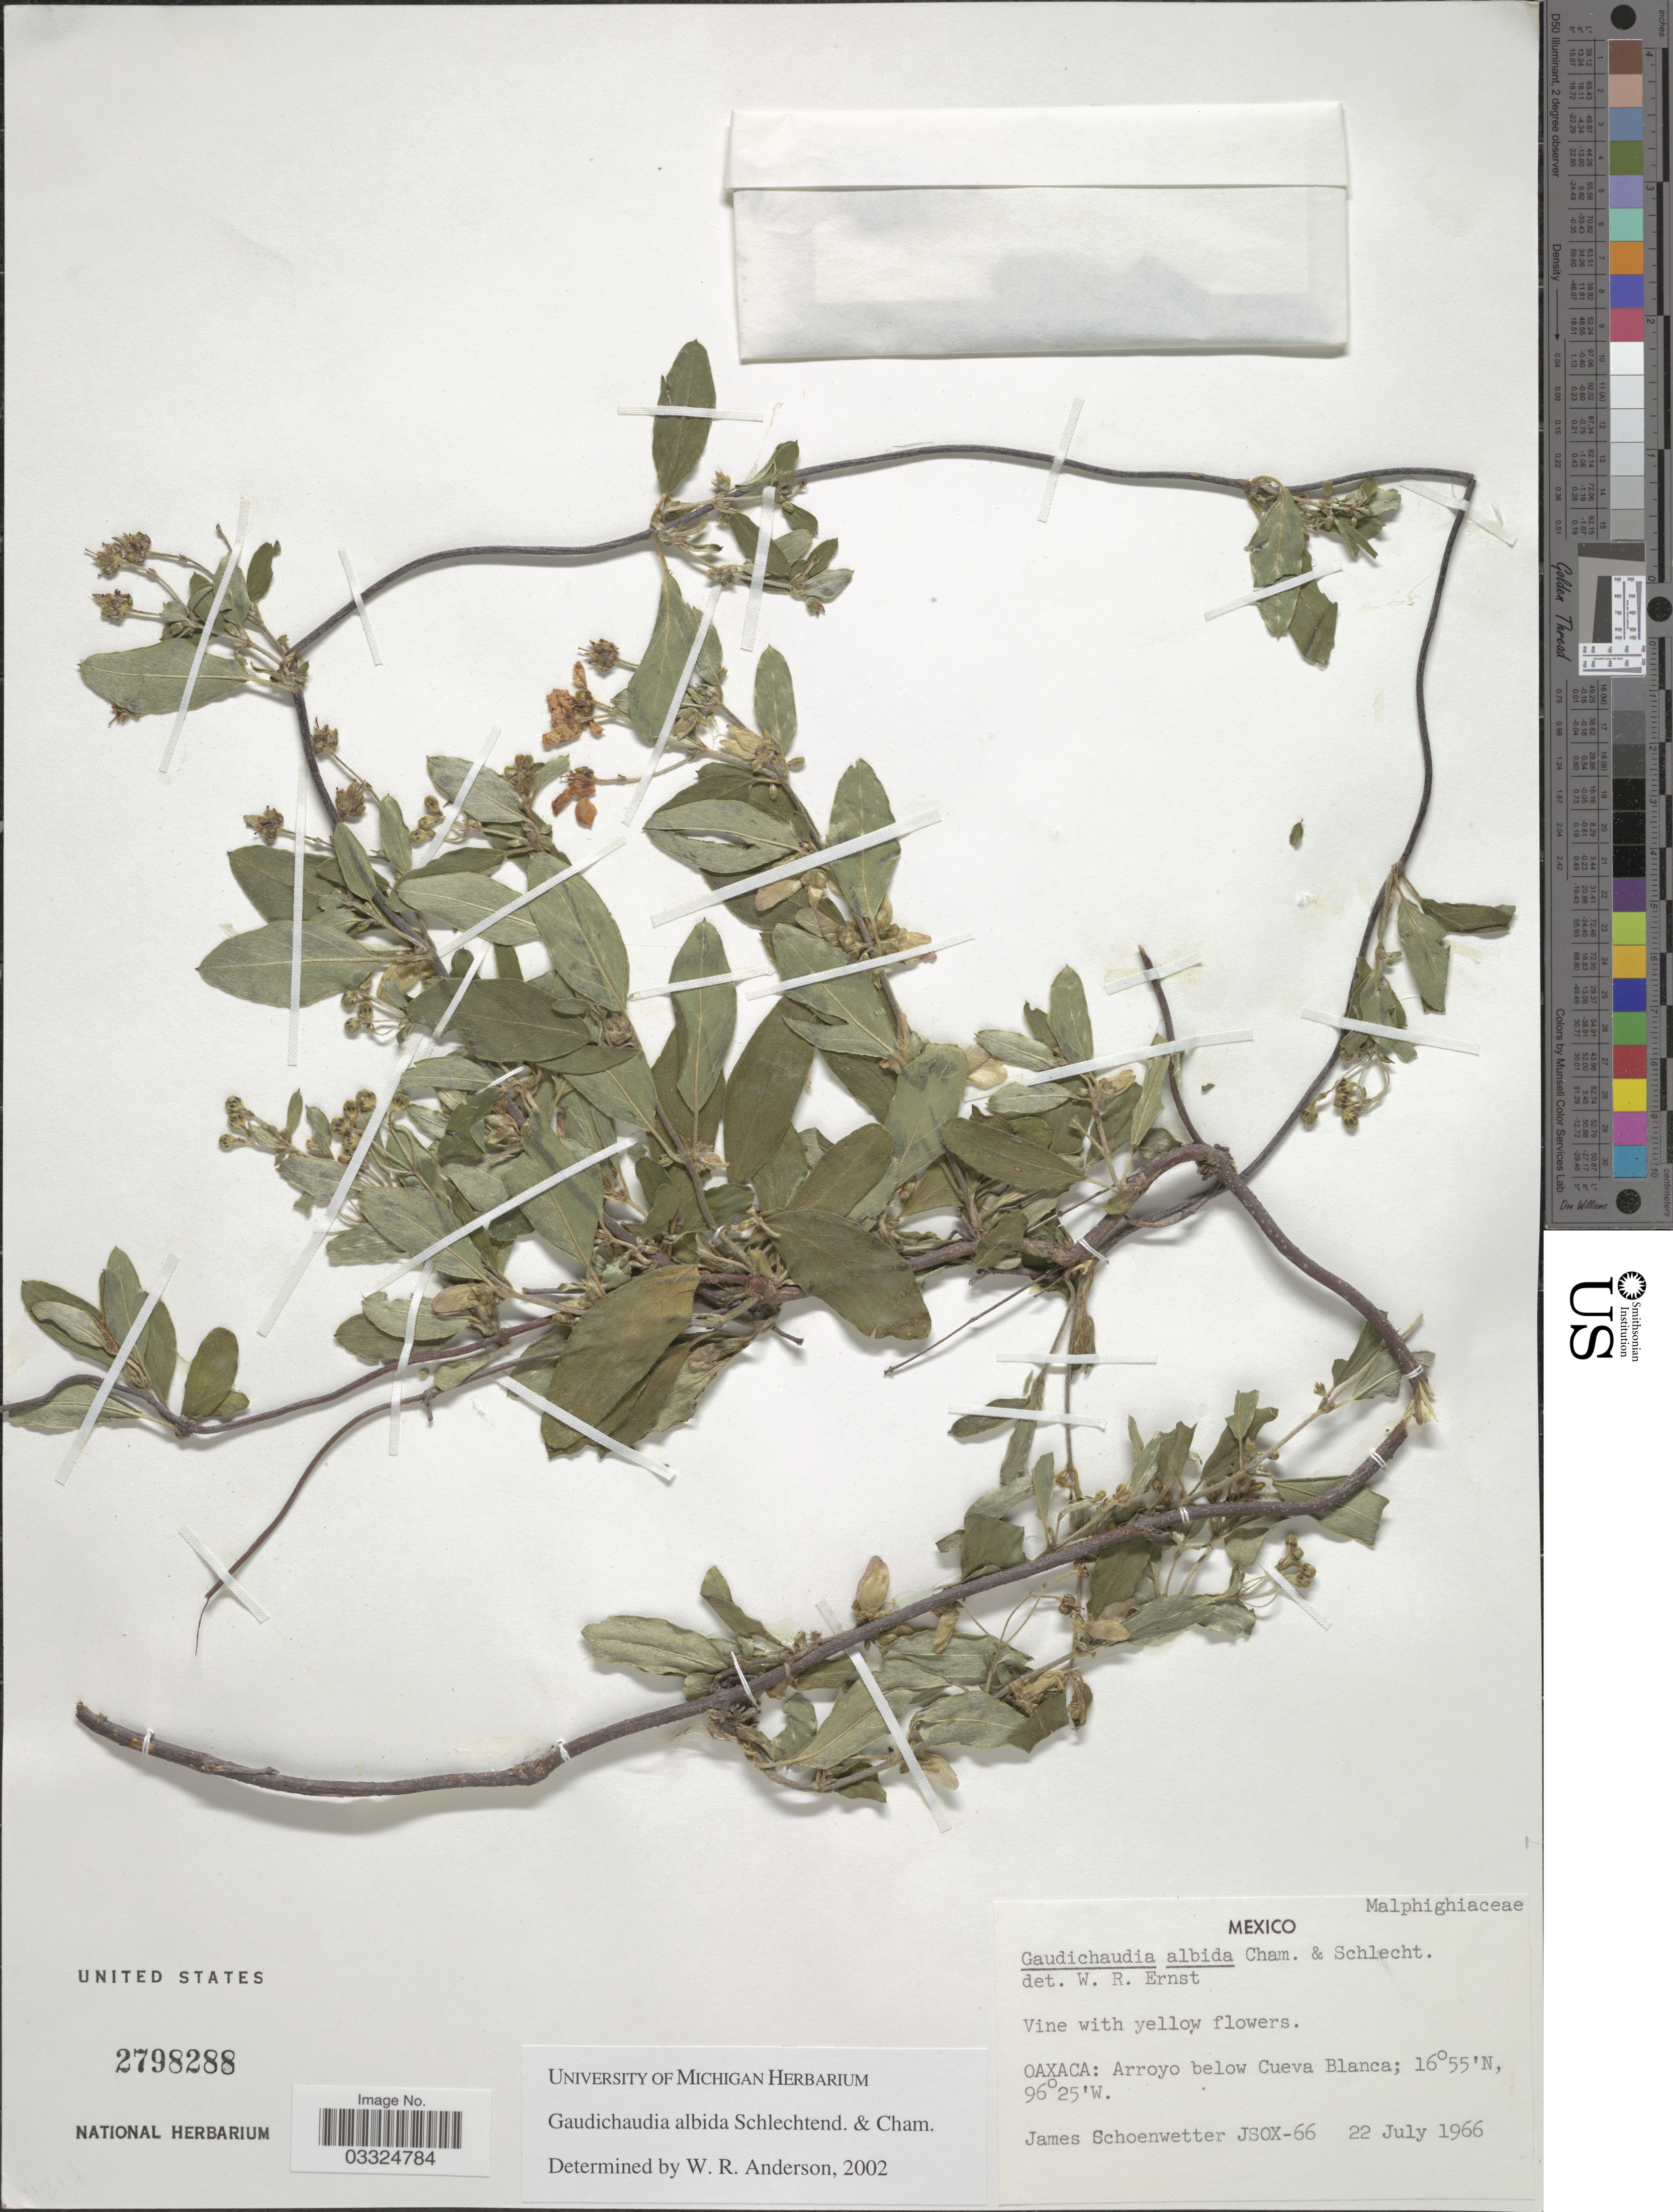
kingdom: Plantae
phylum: Tracheophyta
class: Magnoliopsida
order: Malpighiales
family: Malpighiaceae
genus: Gaudichaudia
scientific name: Gaudichaudia albida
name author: Schltdl. & Cham.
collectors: J. Schoenwetter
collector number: JSOX-66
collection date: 1966-07-22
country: Mexico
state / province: Oaxaca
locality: Arroyo below Cueva Blanca.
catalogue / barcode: US 2798288